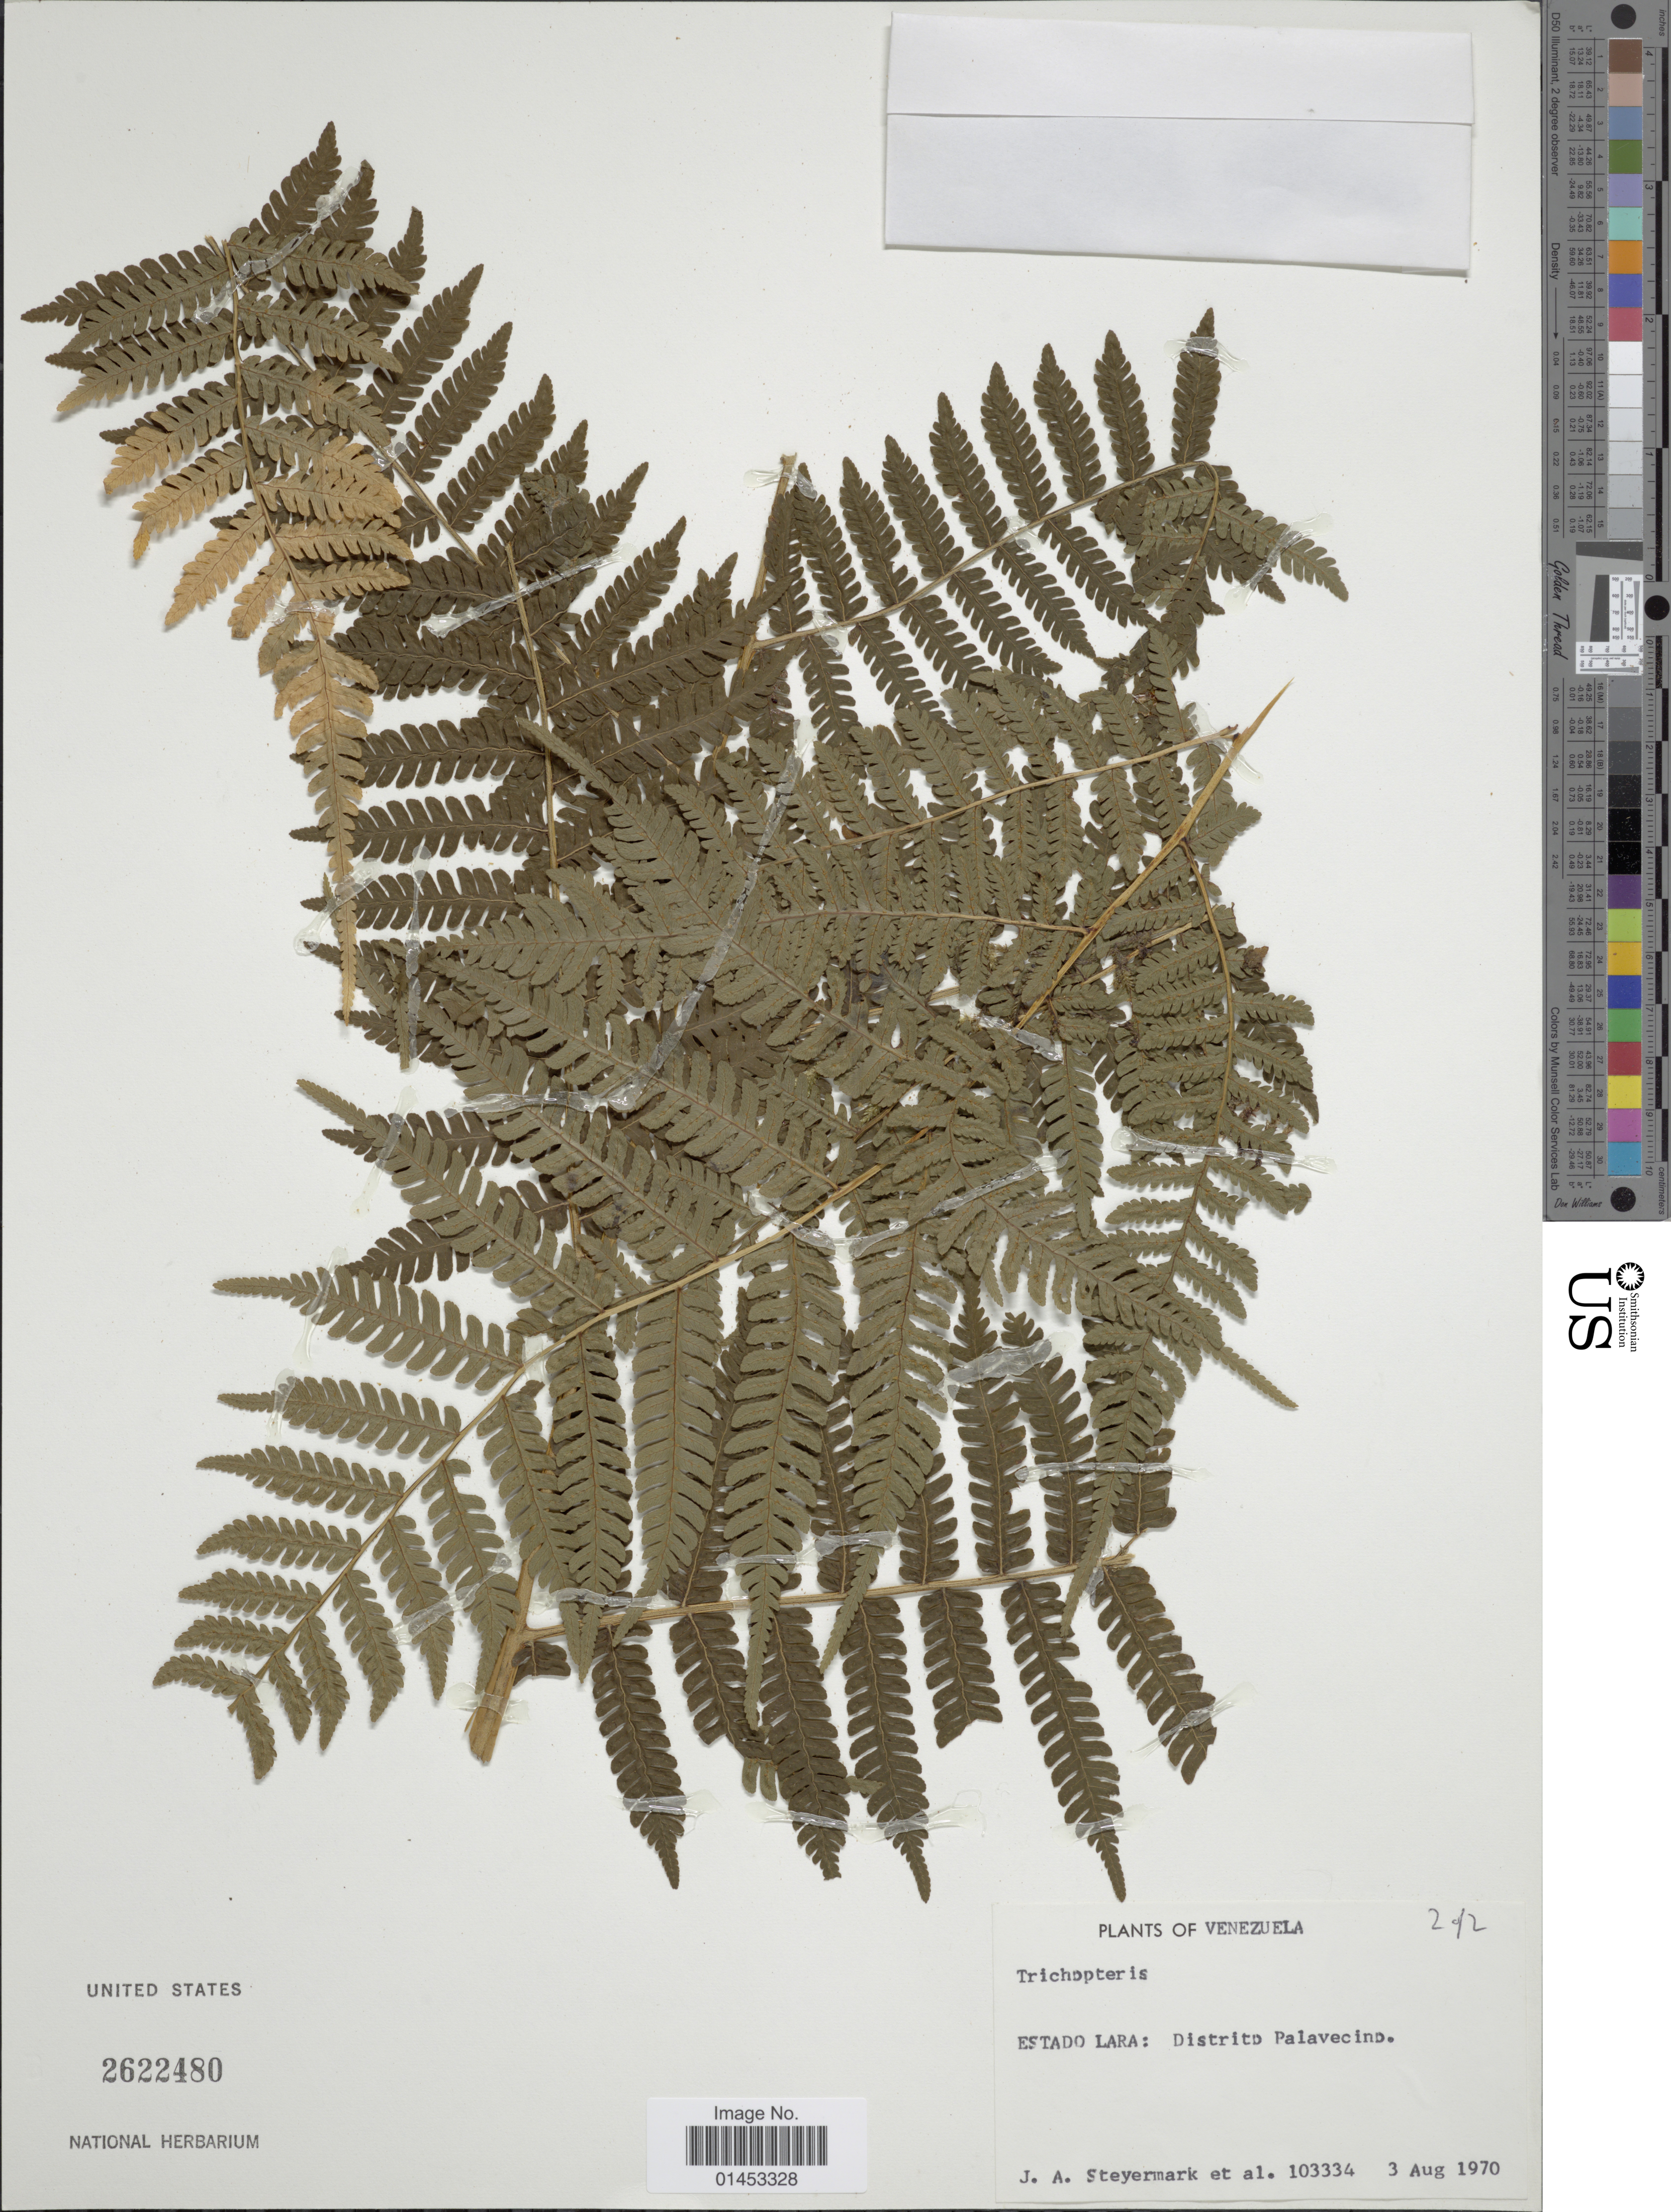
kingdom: Plantae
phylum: Tracheophyta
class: Polypodiopsida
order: Cyatheales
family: Cyatheaceae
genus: Cyathea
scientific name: Cyathea sp.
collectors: J. Steyermark & et al.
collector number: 103334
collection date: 1970-08-03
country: Venezuela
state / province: Lara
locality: Estado Lara: Distrito Palavecino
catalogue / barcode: US 2622480